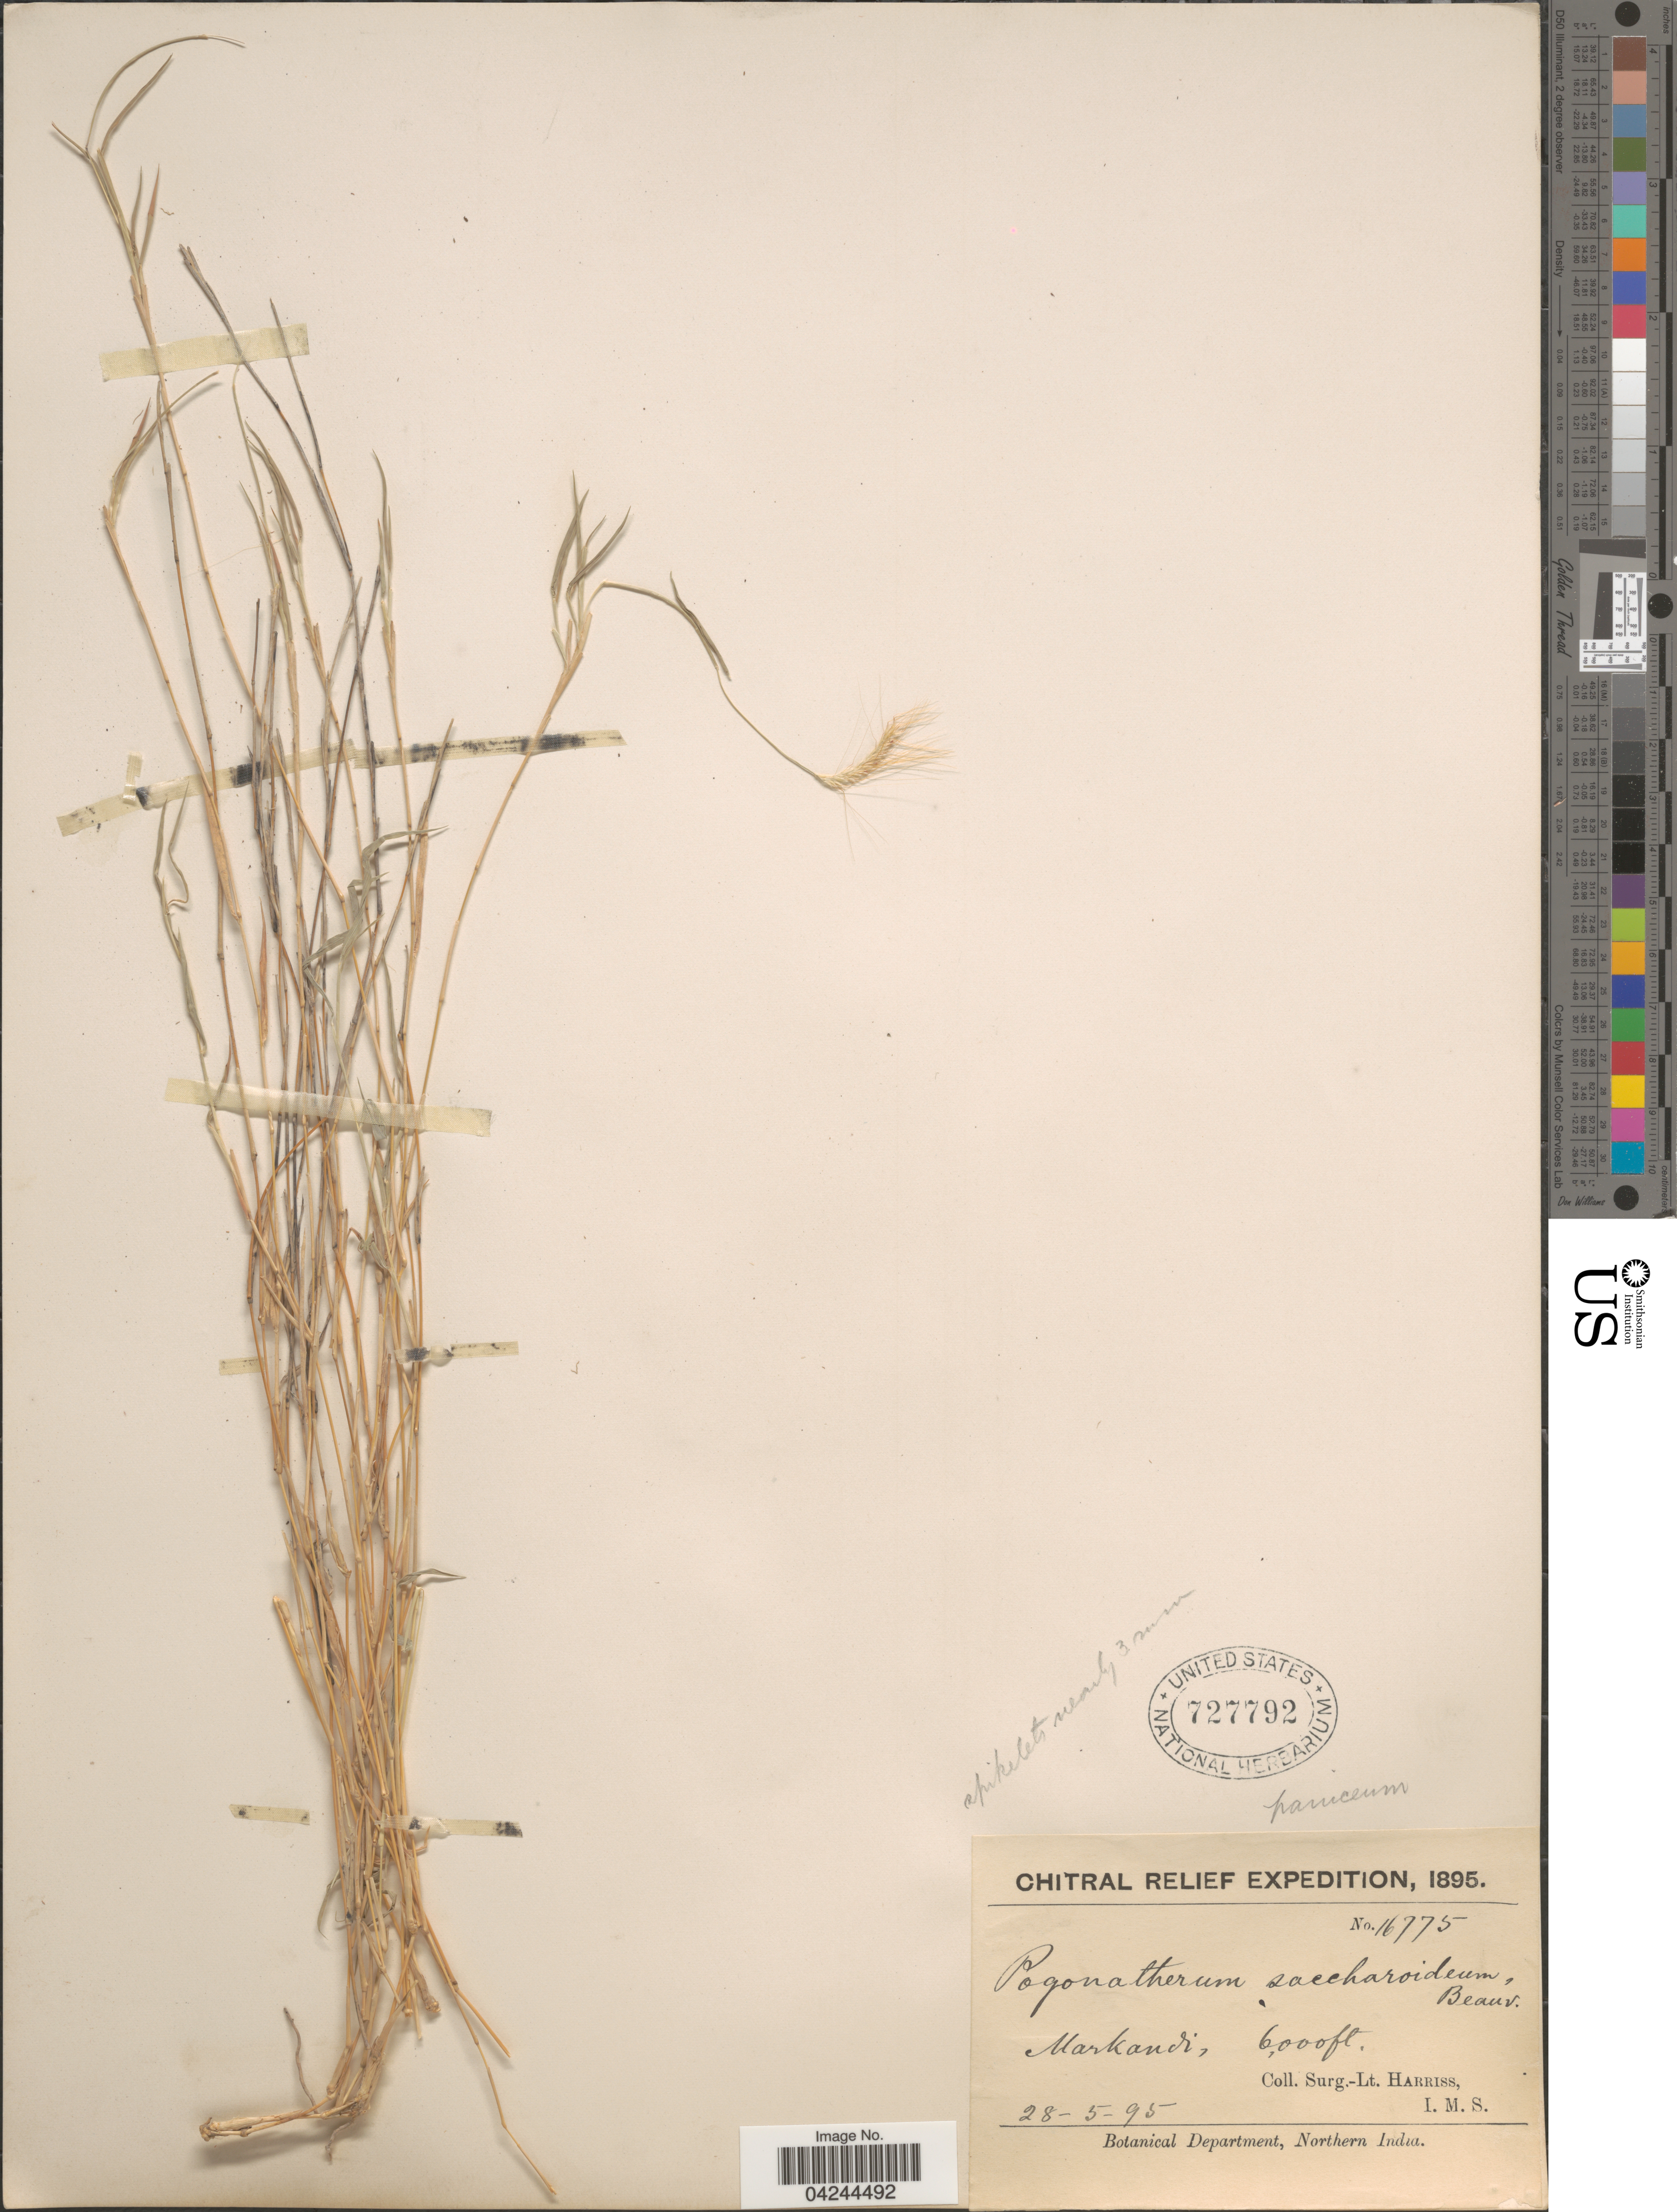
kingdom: Plantae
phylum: Tracheophyta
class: Liliopsida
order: Poales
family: Poaceae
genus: Pogonatherum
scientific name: Pogonatherum crinitum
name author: (Thunb.) Kunth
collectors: S. A. Harris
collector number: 16775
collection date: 1895-05-28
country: Pakistan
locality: Chitral Relief Expedition, 1895. Markandi.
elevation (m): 1829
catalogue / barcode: US 727792